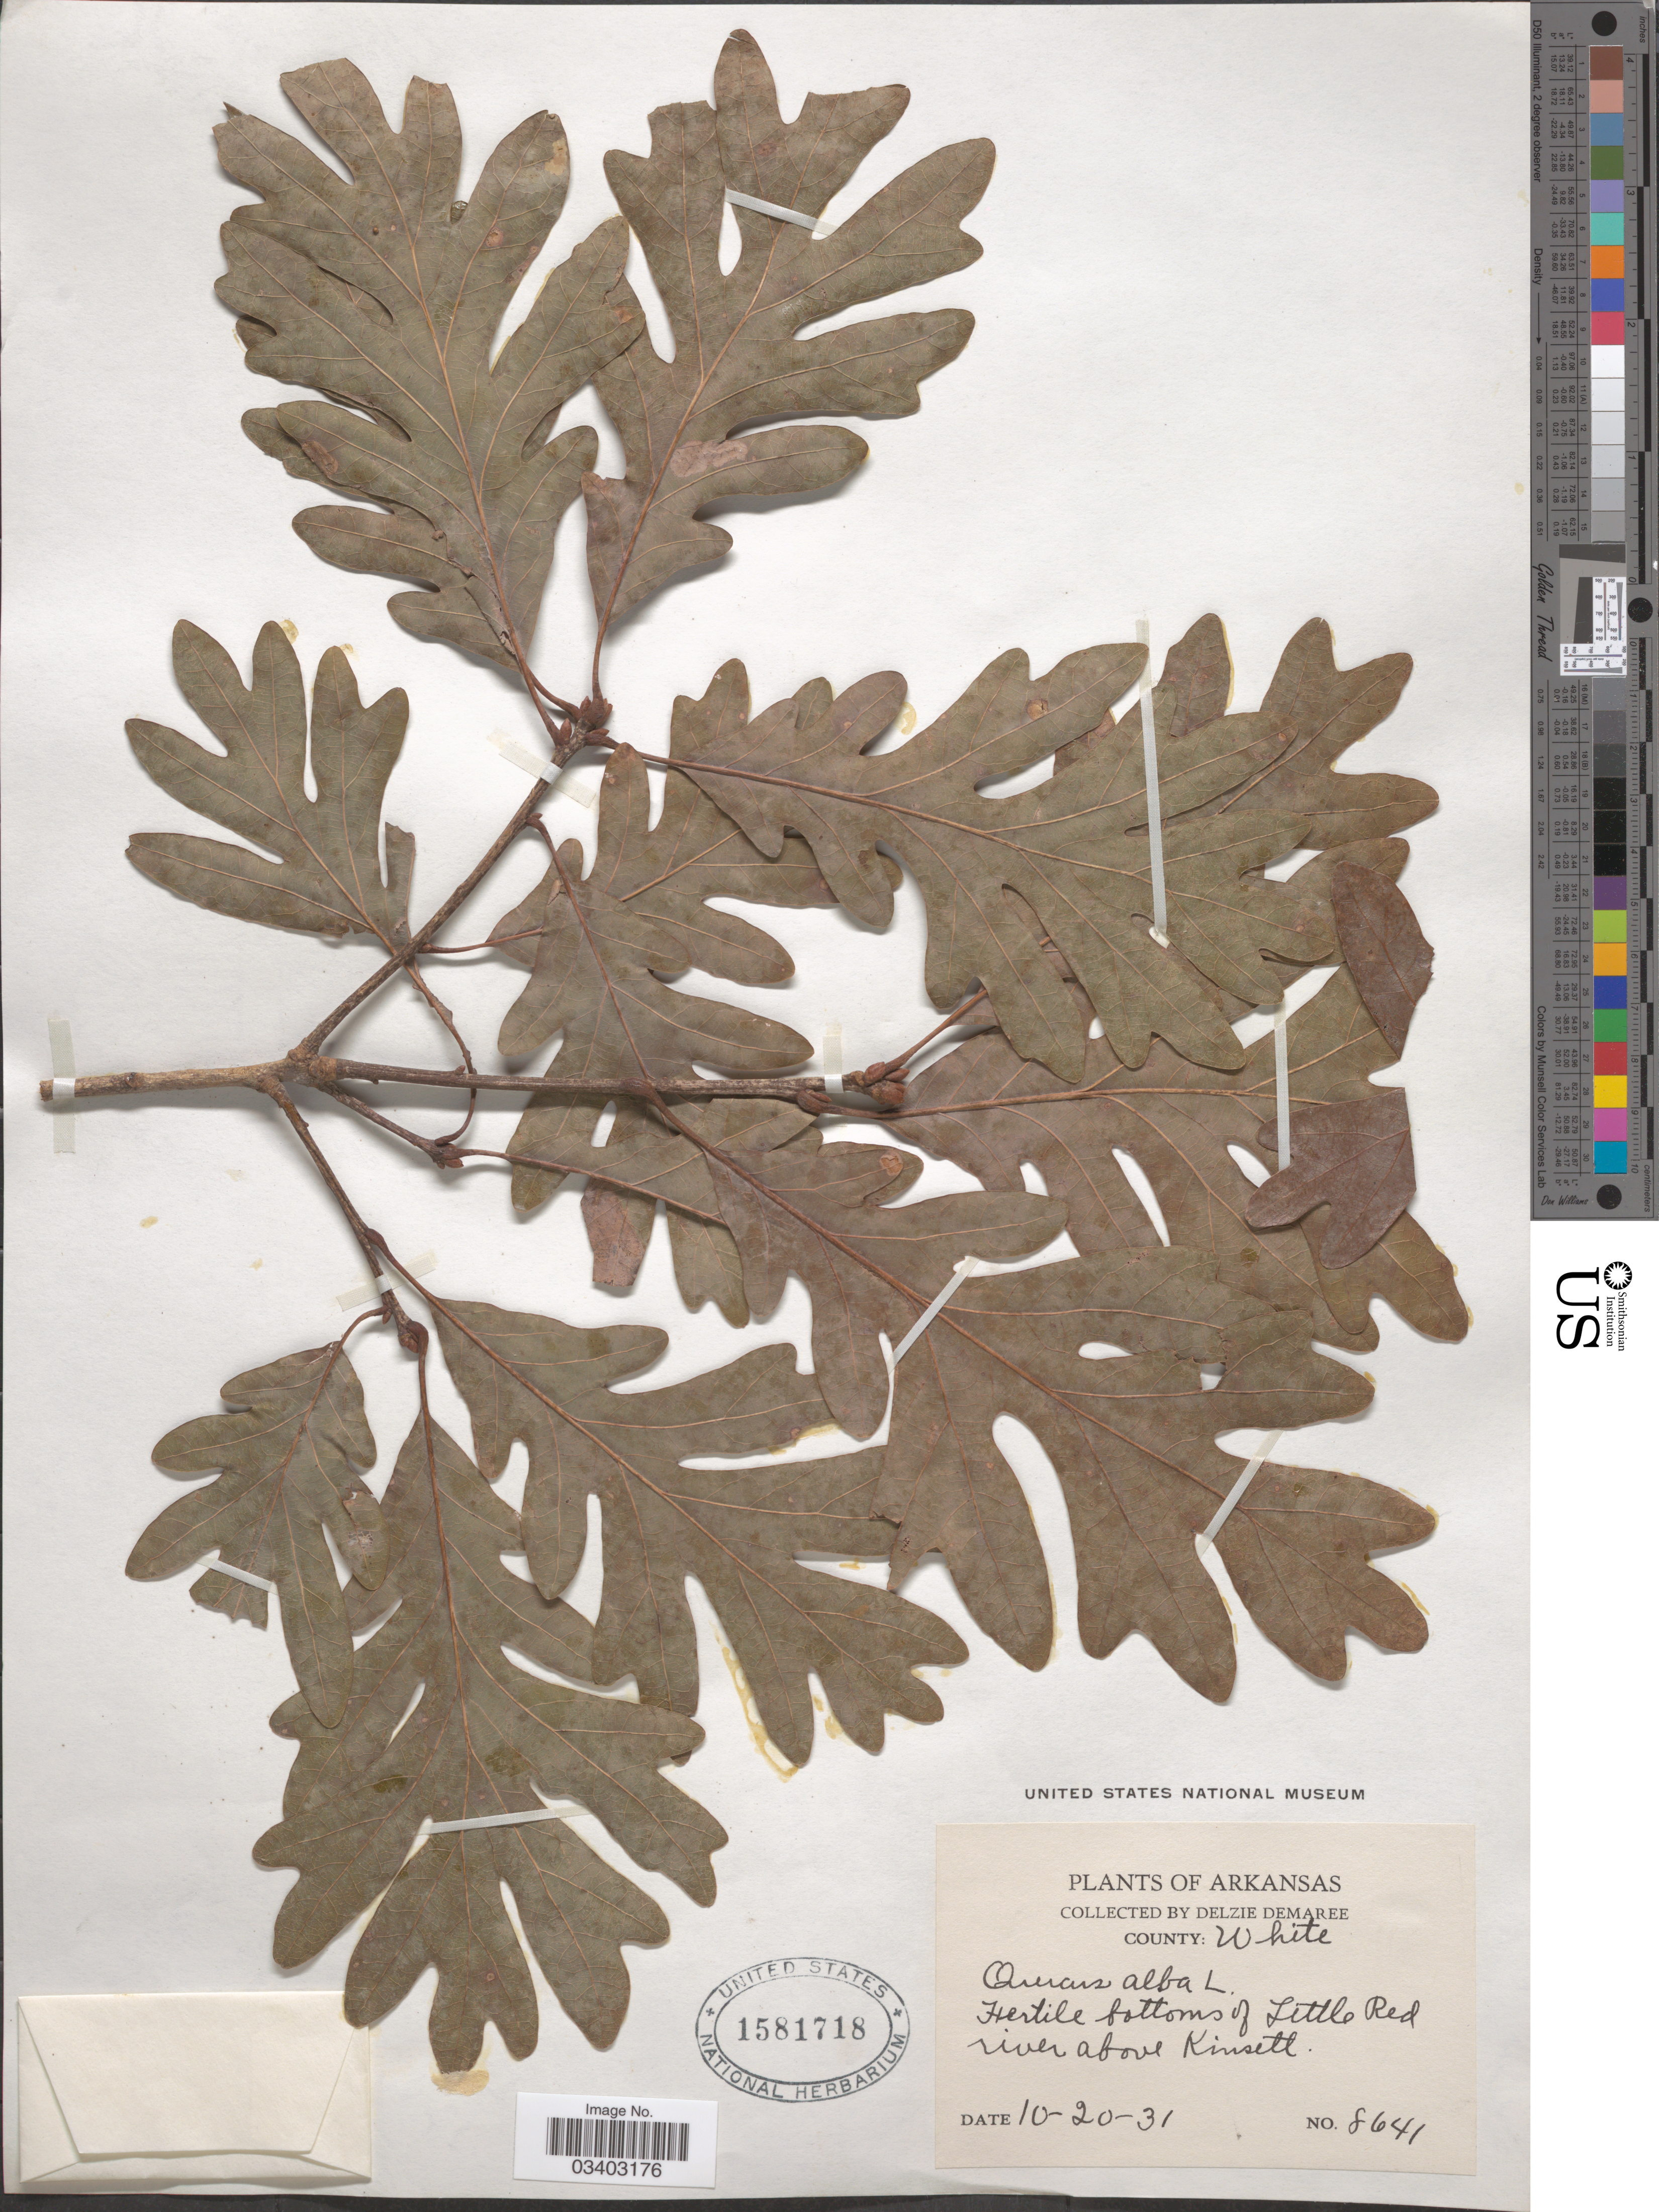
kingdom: Plantae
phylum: Tracheophyta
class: Magnoliopsida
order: Fagales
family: Fagaceae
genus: Quercus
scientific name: Quercus alba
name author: L.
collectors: D. Demaree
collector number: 8641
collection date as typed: Transcribed d/m/y: 20/10/31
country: United States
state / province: Arkansas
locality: County: White. Bottoms of Little Red river about Kinsett.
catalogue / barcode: US 1581718